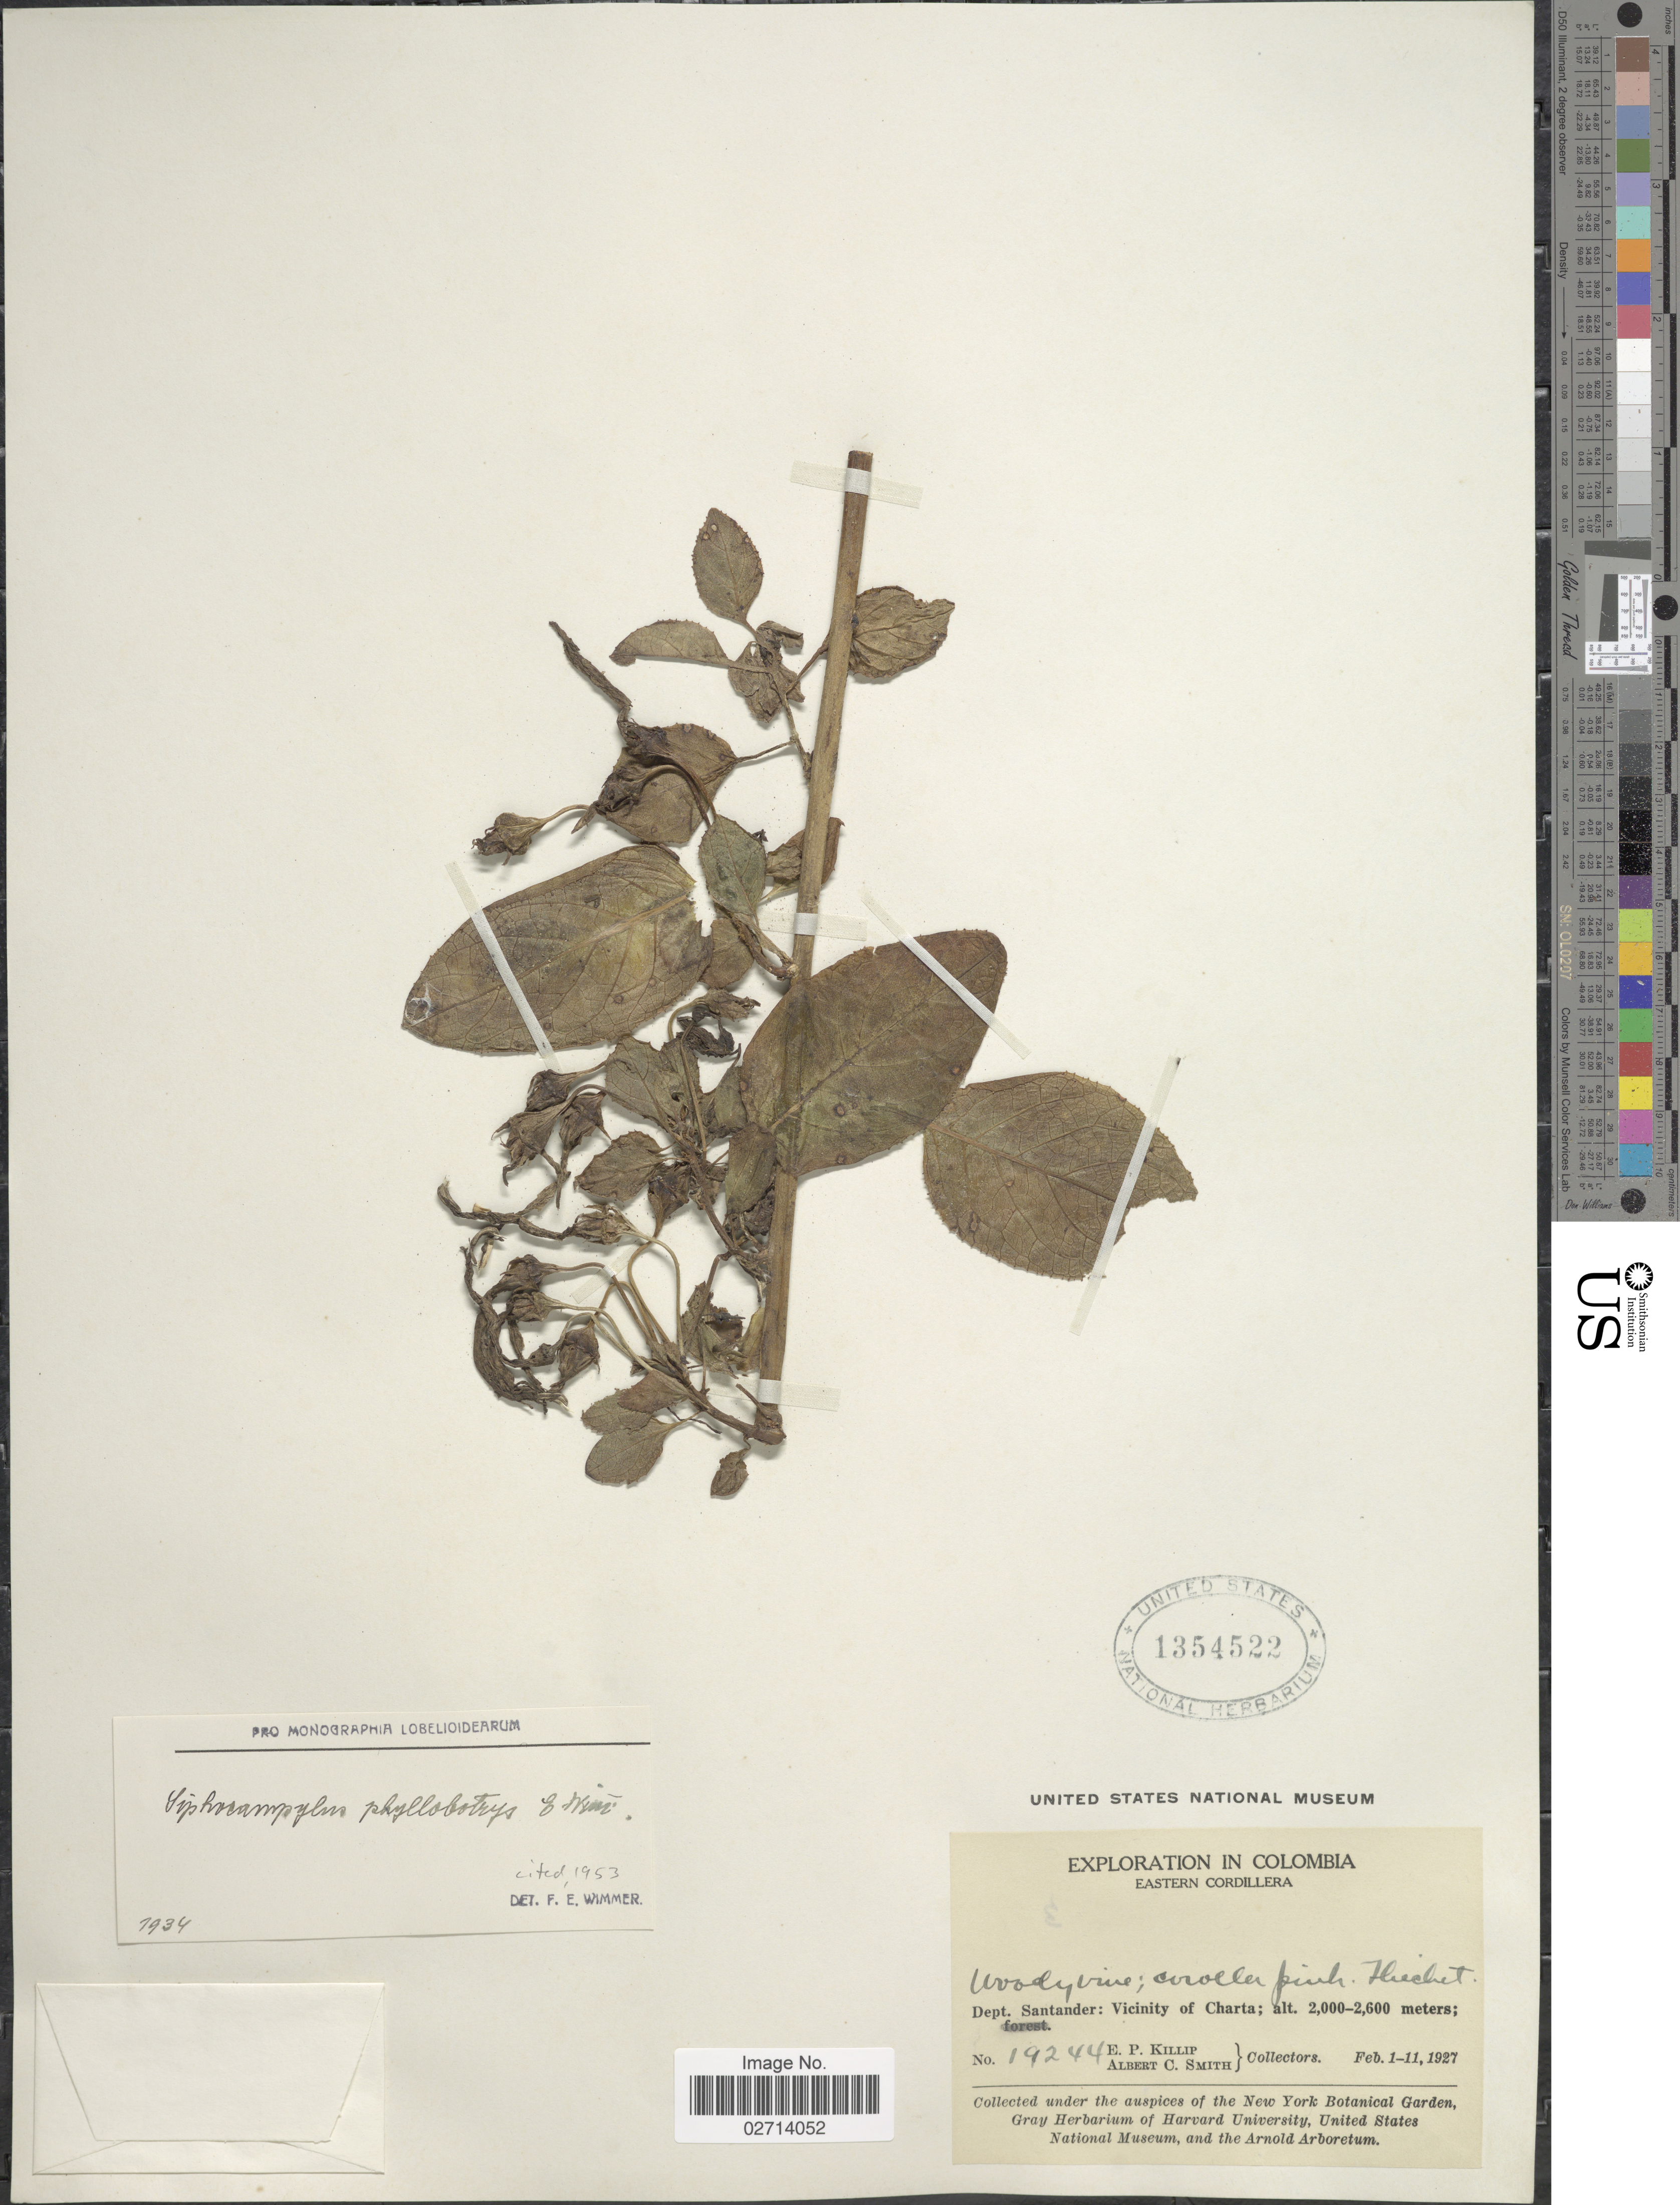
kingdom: Plantae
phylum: Tracheophyta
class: Magnoliopsida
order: Asterales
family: Campanulaceae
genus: Siphocampylus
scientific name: Siphocampylus phyllobotrys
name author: E. Wimm.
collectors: E. P. Killip & A. C. Smith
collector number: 19244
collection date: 1927-02-01/1927-02-11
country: Colombia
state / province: Santander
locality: Eastern Cordillera. Vicinity of Charta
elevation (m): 2000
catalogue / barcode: US 1354522